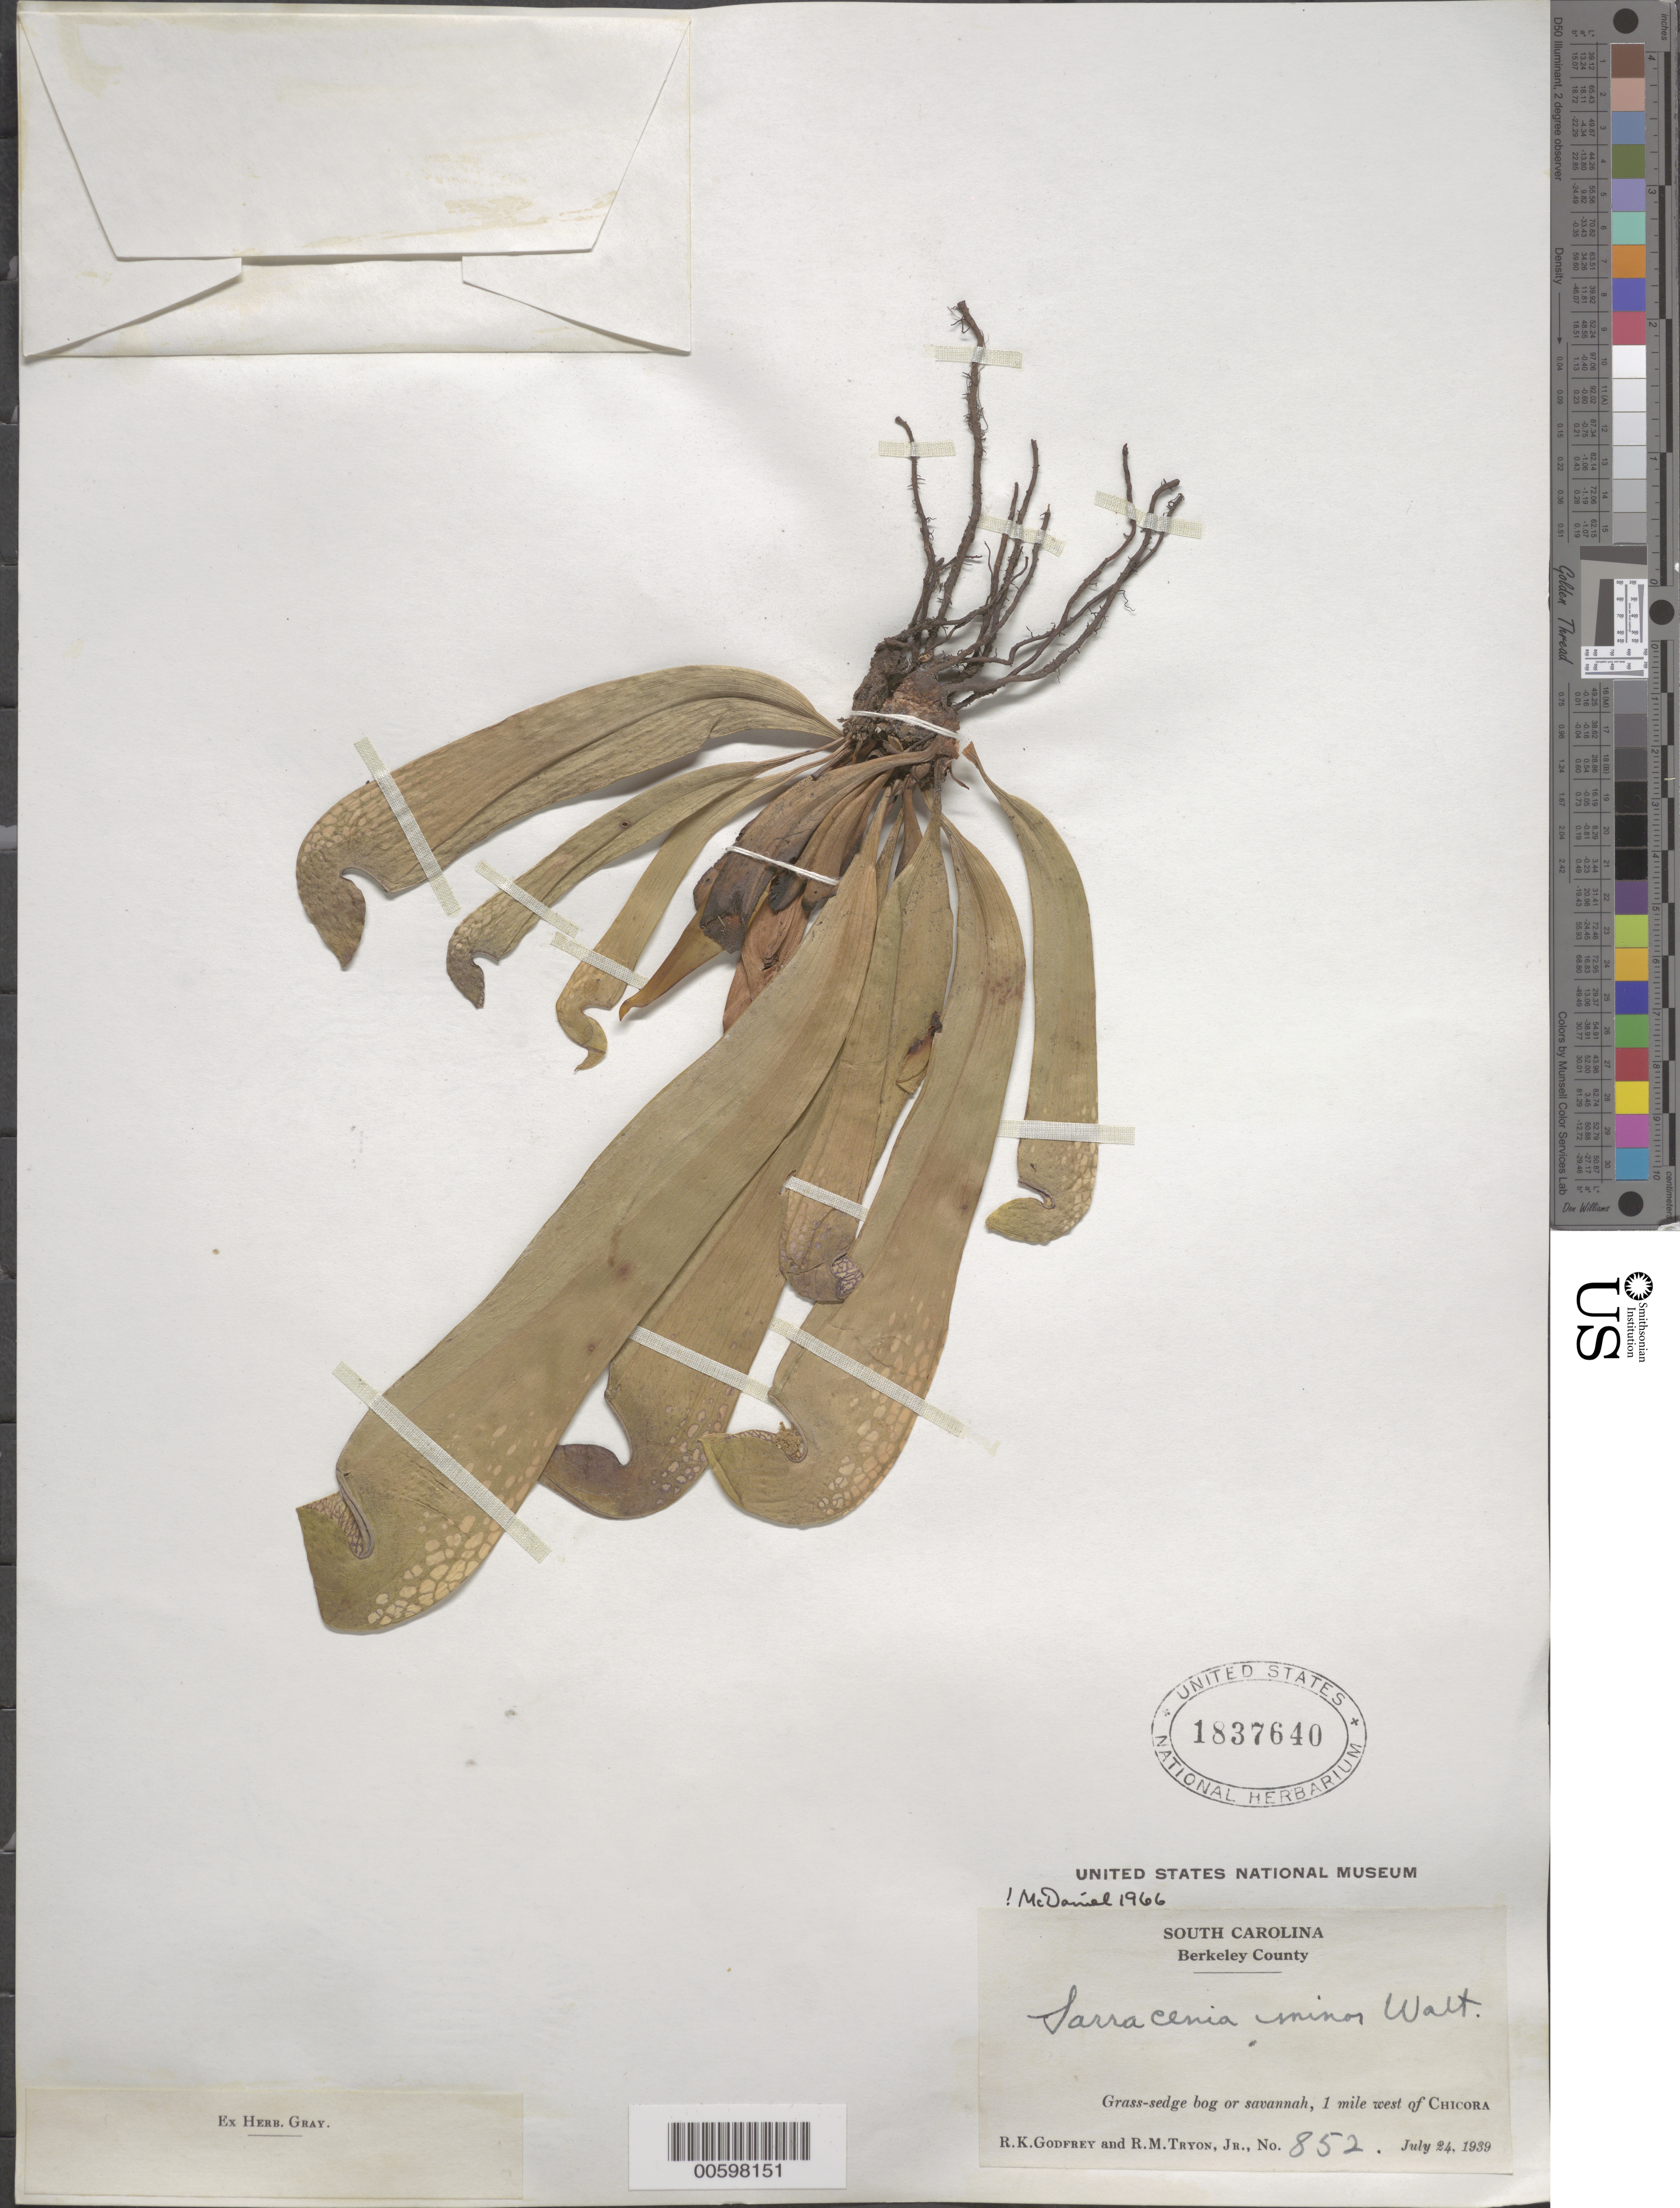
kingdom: Plantae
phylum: Tracheophyta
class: Magnoliopsida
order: Ericales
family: Sarraceniaceae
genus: Sarracenia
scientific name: Sarracenia minor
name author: Walter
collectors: R. K. Godfrey & R. M. Tryon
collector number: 852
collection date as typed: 24 Jul 1939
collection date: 1939-07-24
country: United States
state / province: South Carolina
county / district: Berkeley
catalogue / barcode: US 1837640